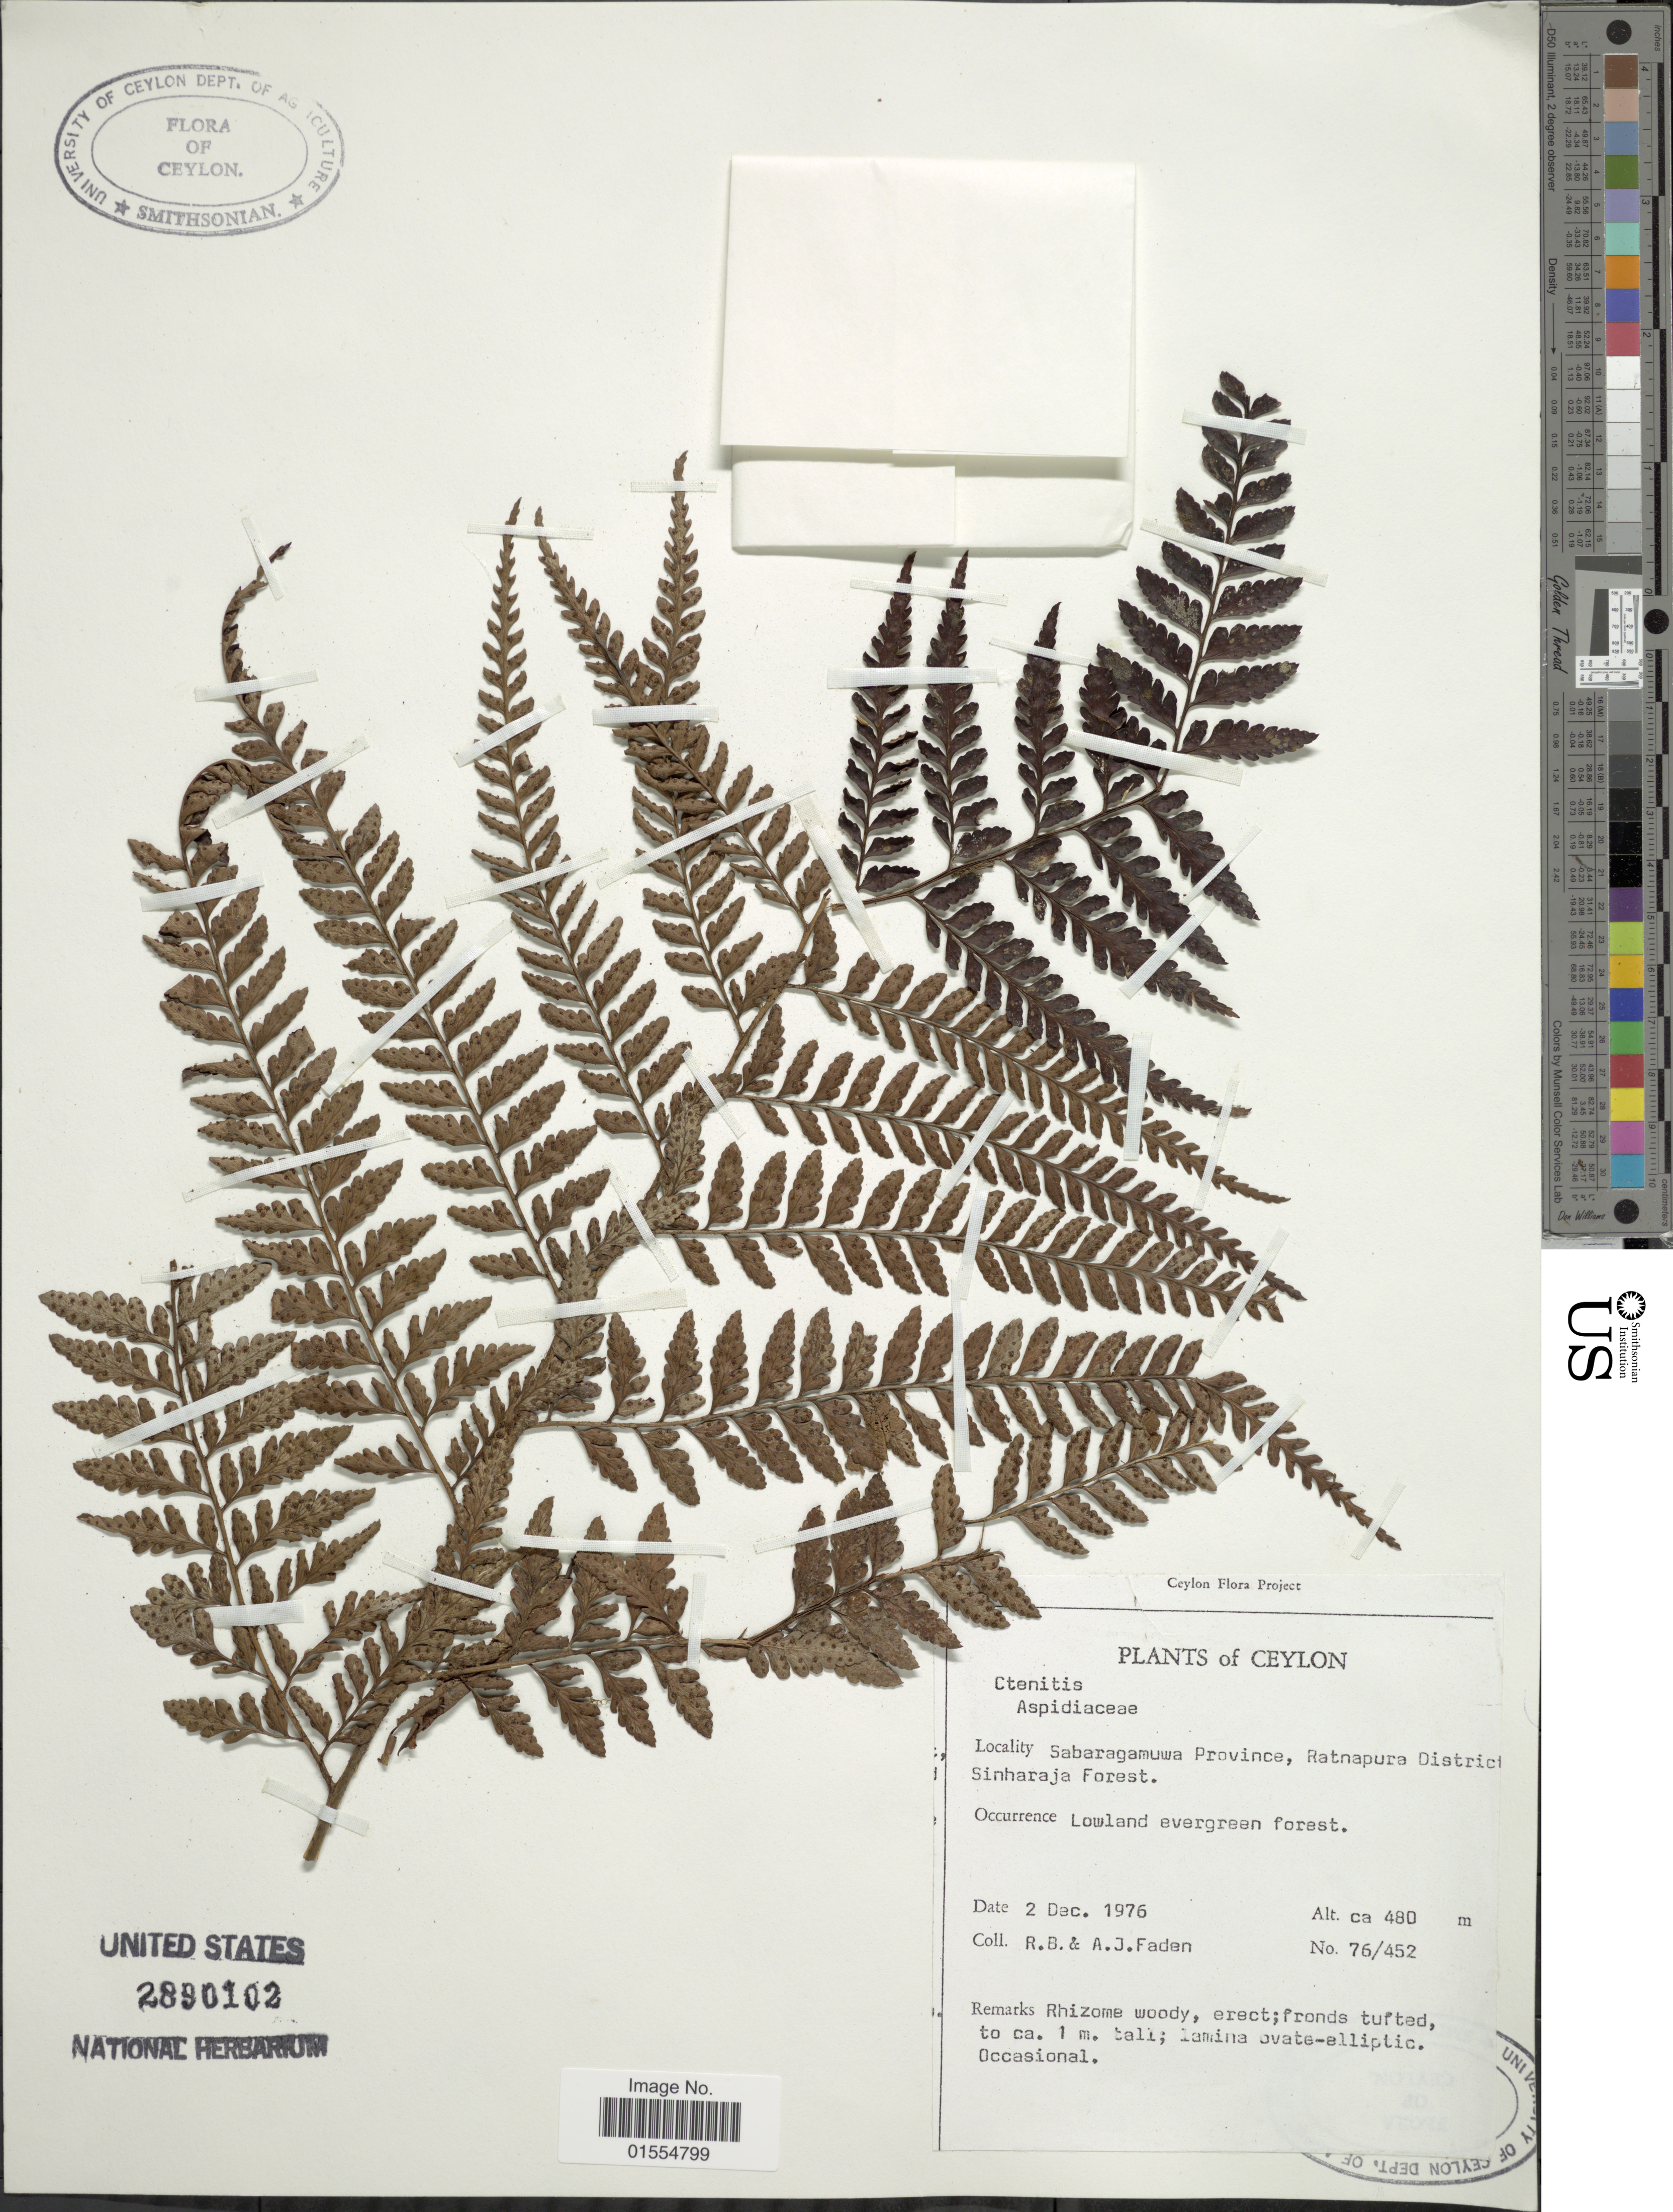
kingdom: Plantae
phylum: Tracheophyta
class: Polypodiopsida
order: Polypodiales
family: Dryopteridaceae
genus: Dryopteris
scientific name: Dryopteris pulvinulifera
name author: (Bedd.) Kuntze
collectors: R. B. Faden & A. J. Faden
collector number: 76/452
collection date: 1976-12-02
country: Sri Lanka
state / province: Sabaragamuwa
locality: Ceylon, Sabaragamuwa Province, Ratnapura District, Sinharaja Forest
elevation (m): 480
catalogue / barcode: US 2890102